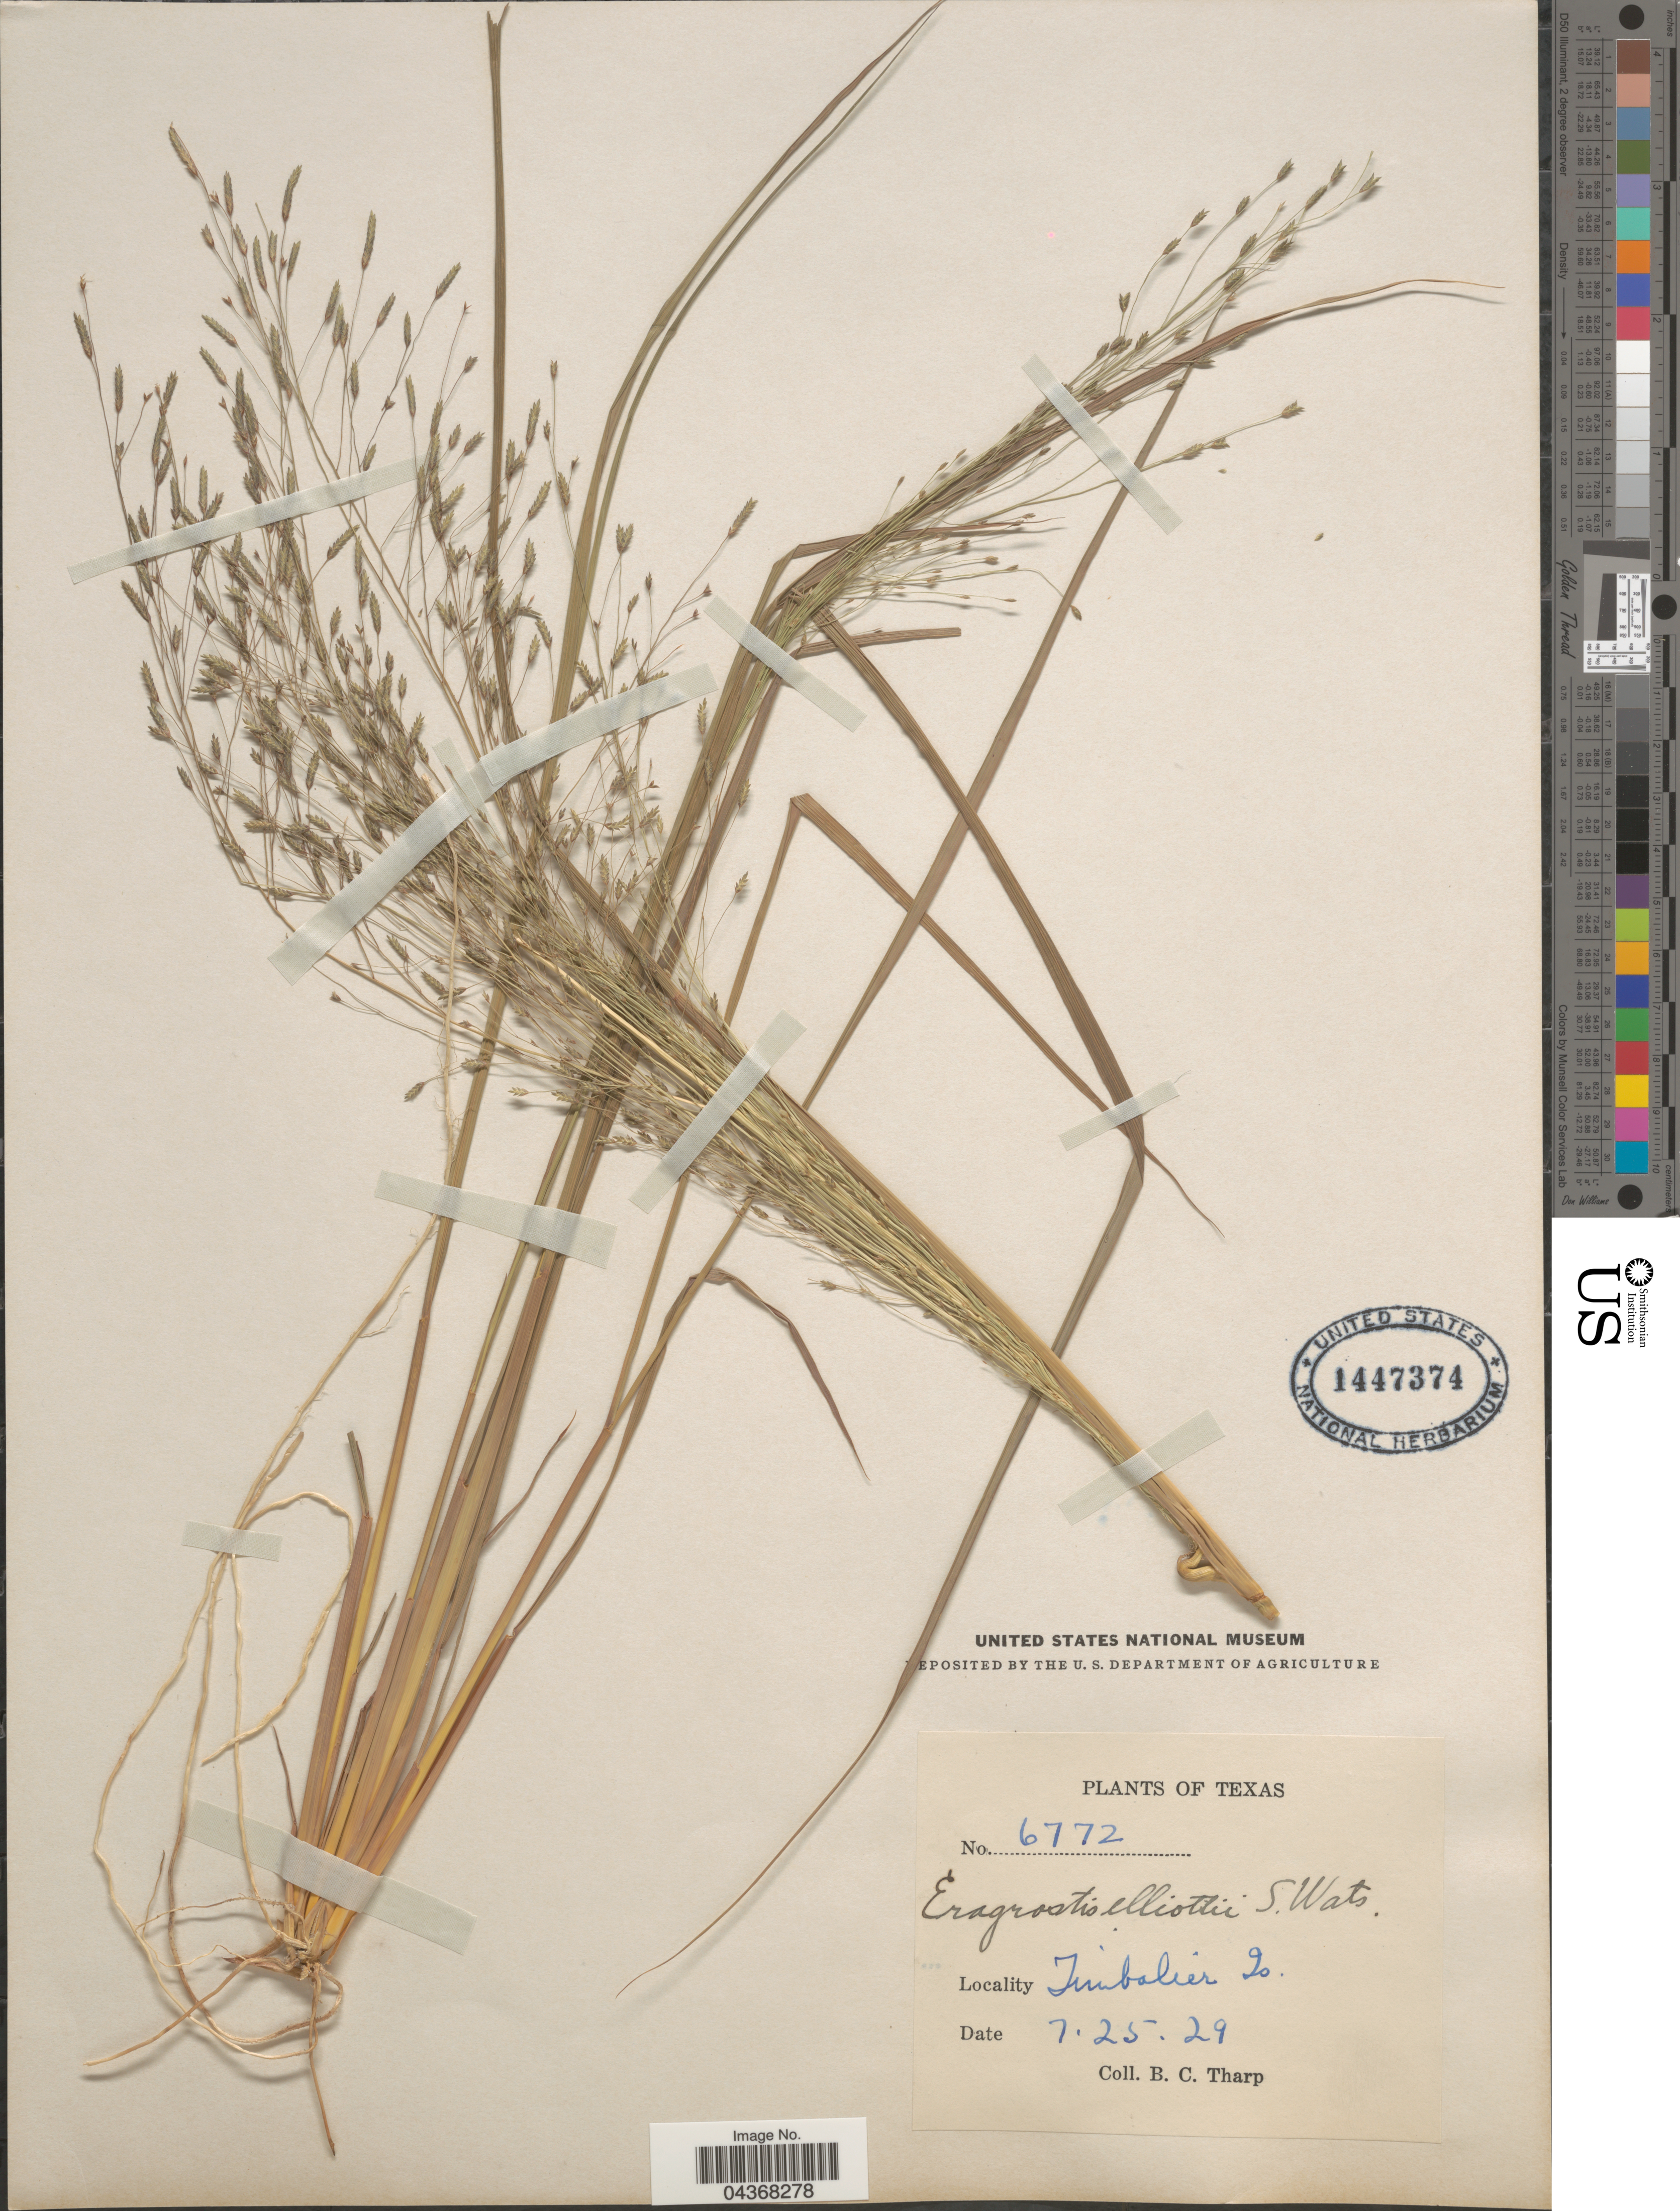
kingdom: Plantae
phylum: Tracheophyta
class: Liliopsida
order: Poales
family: Poaceae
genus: Eragrostis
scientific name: Eragrostis elliottii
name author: S. Watson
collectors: B. C. Tharp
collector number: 6772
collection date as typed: Transcribed d/m/y: 25/7/29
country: United States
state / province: Texas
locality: Timbalier Co.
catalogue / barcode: US 1447374